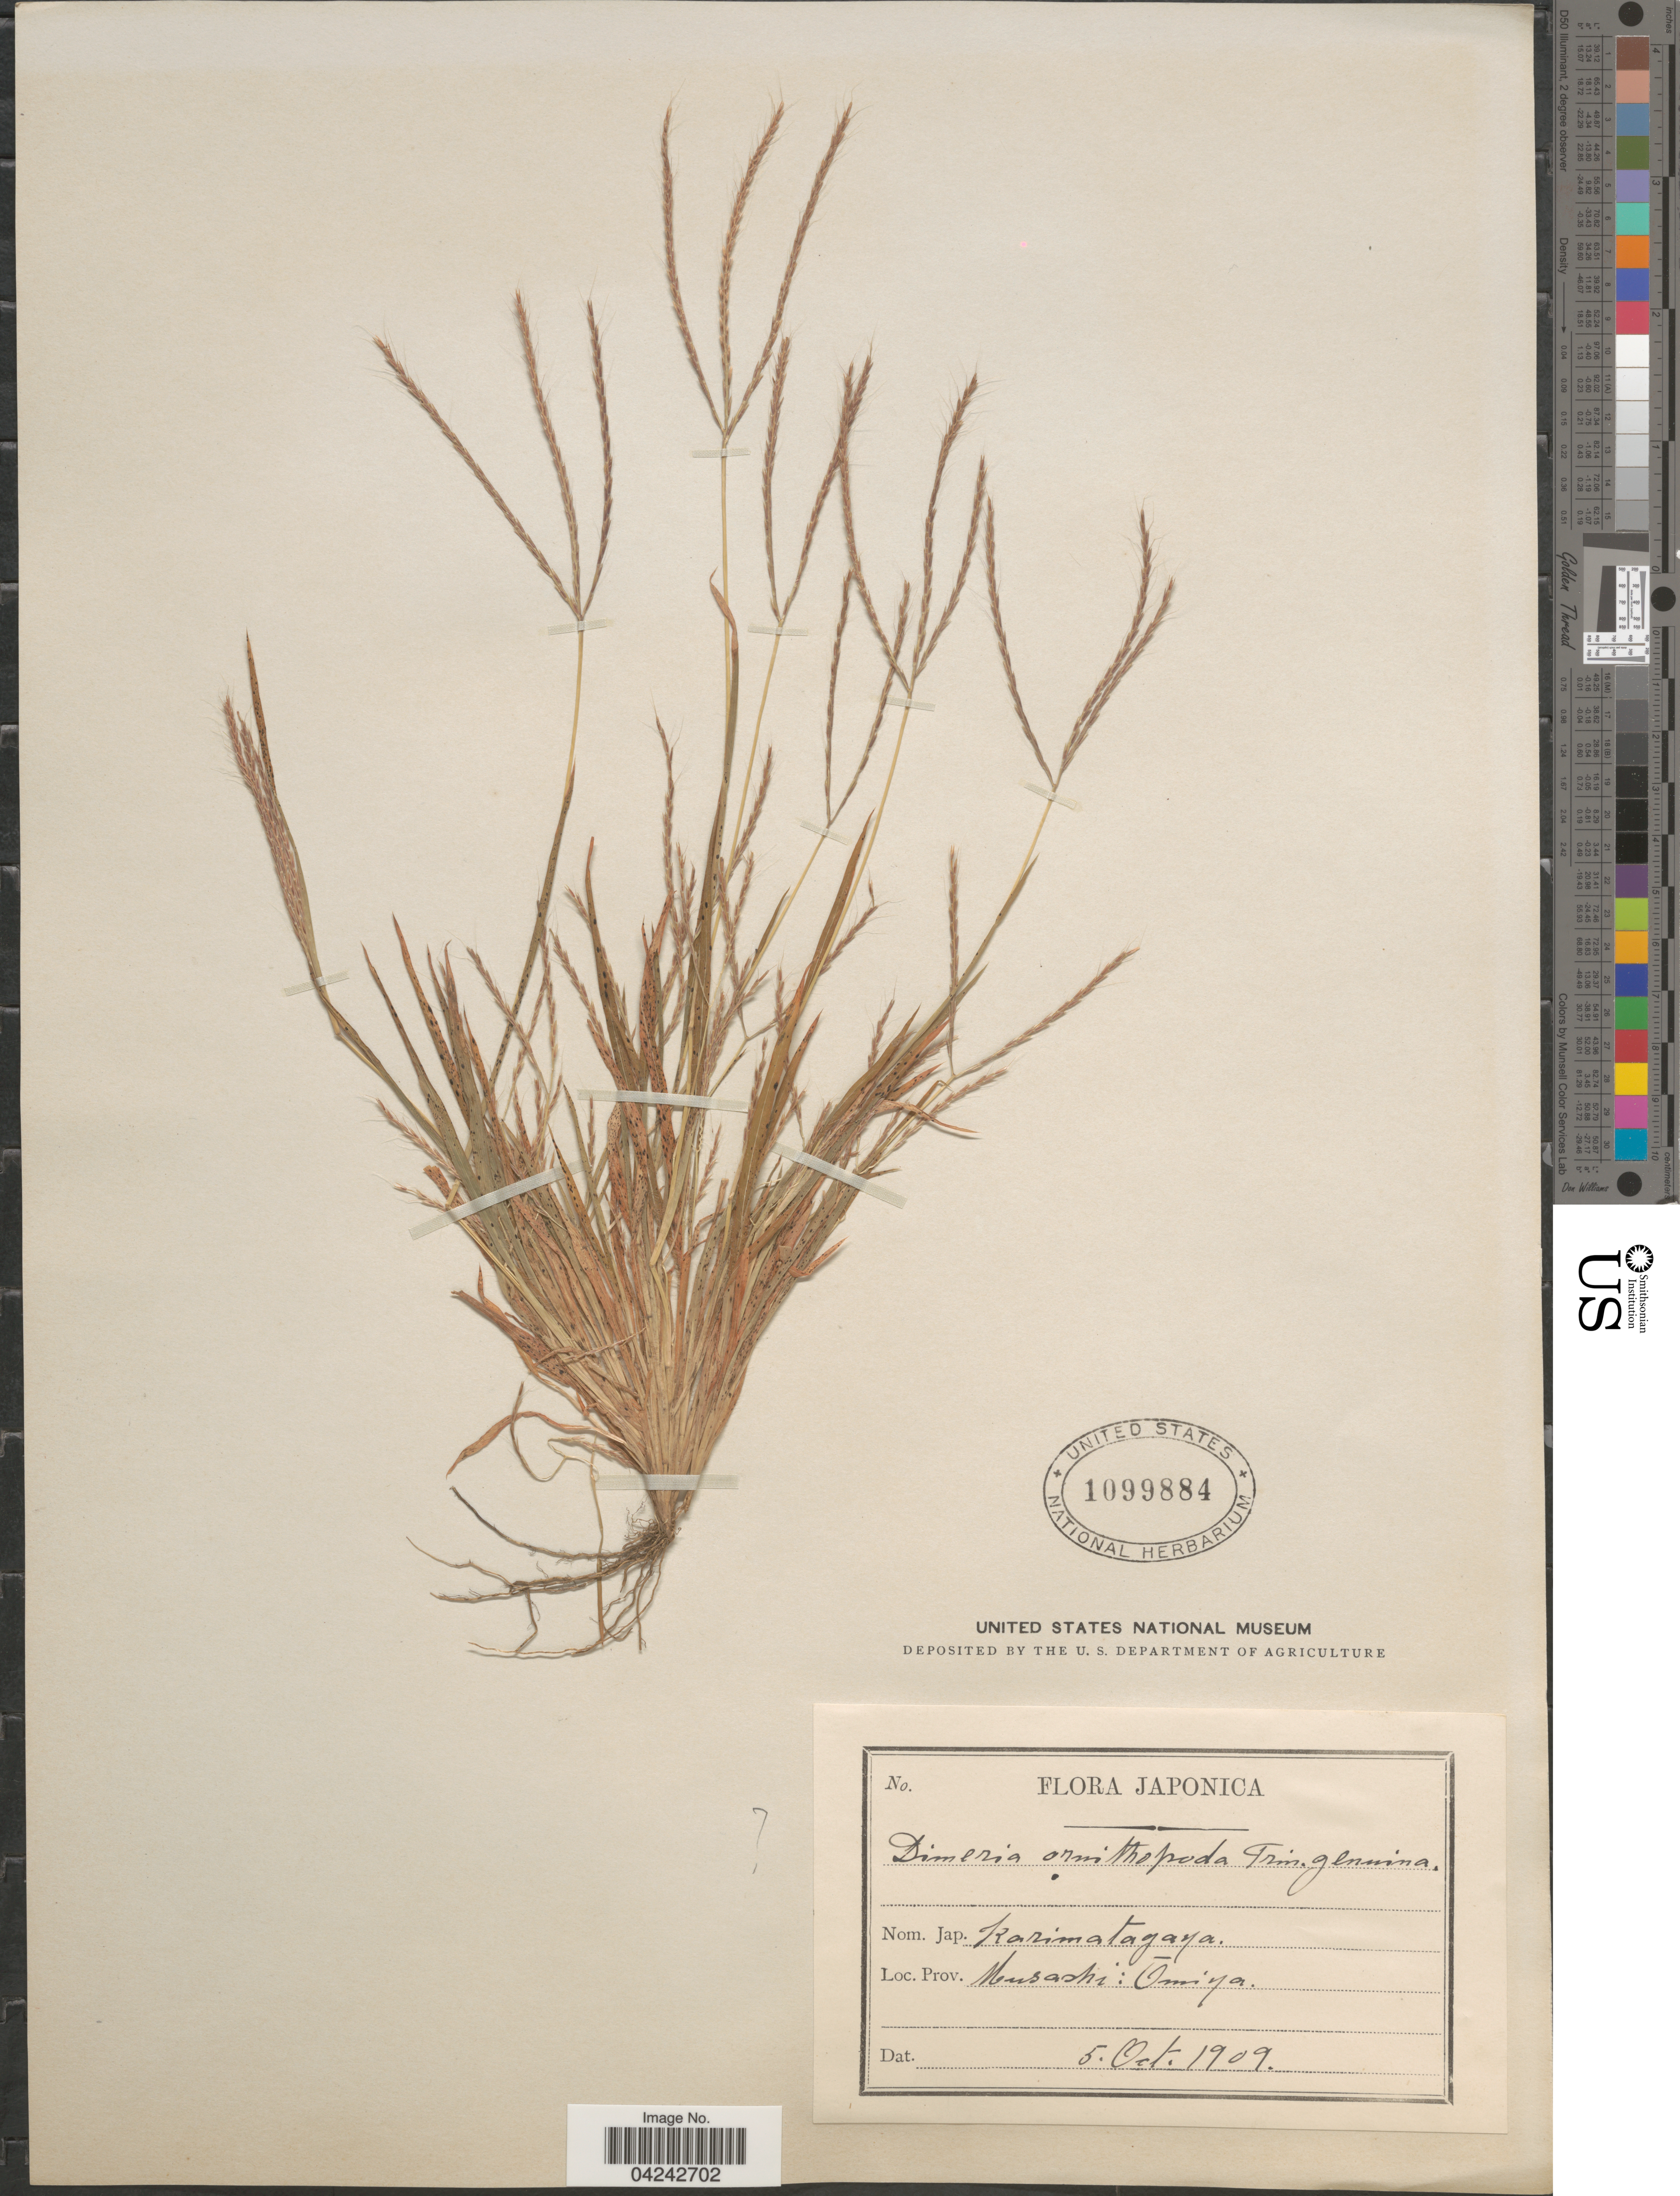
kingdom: Plantae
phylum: Tracheophyta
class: Liliopsida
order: Poales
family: Poaceae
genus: Dimeria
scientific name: Dimeria ornithopoda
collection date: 1909-10-05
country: Japan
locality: Prov. Musashi: Omiya.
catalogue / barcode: US 1099884